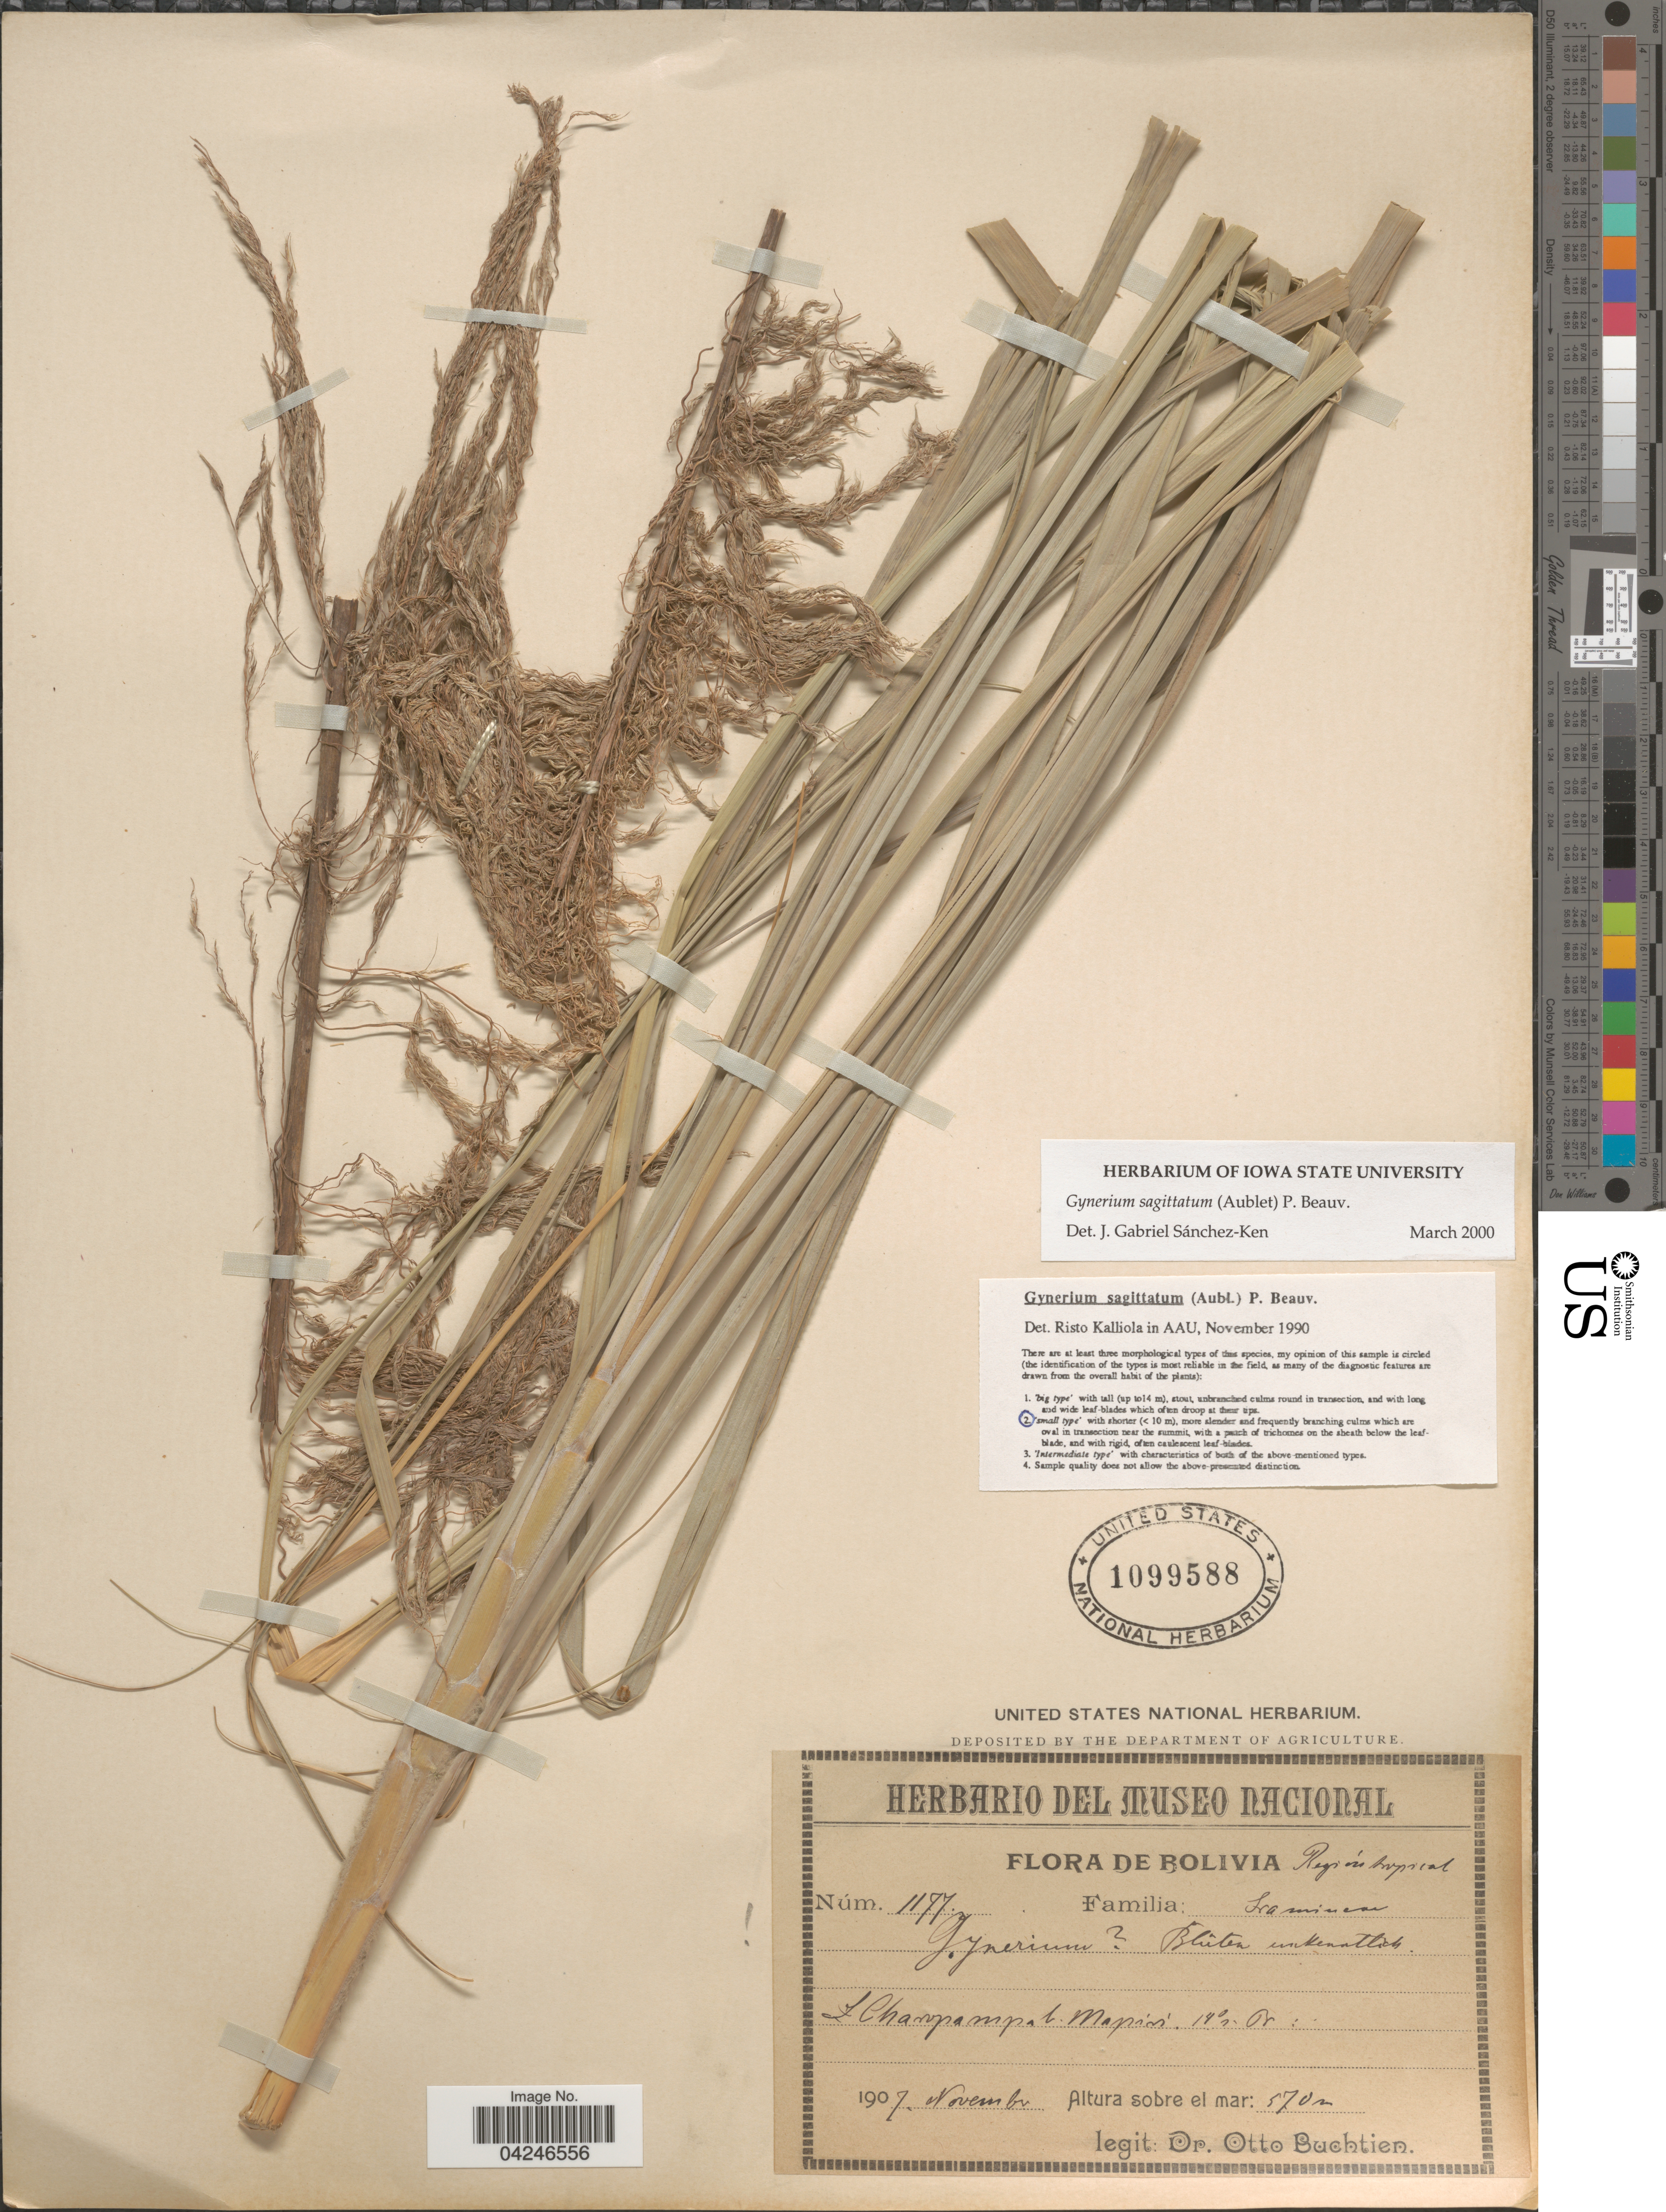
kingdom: Plantae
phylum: Tracheophyta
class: Liliopsida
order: Poales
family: Poaceae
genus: Gynerium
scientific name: Gynerium sagittatum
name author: (Aubl.) P. Beauv.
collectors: O. Buchtien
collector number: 1177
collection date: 1907-11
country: Bolivia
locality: Región tropical. Z Charopampa b. Mapiri.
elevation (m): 570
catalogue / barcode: US 1099588